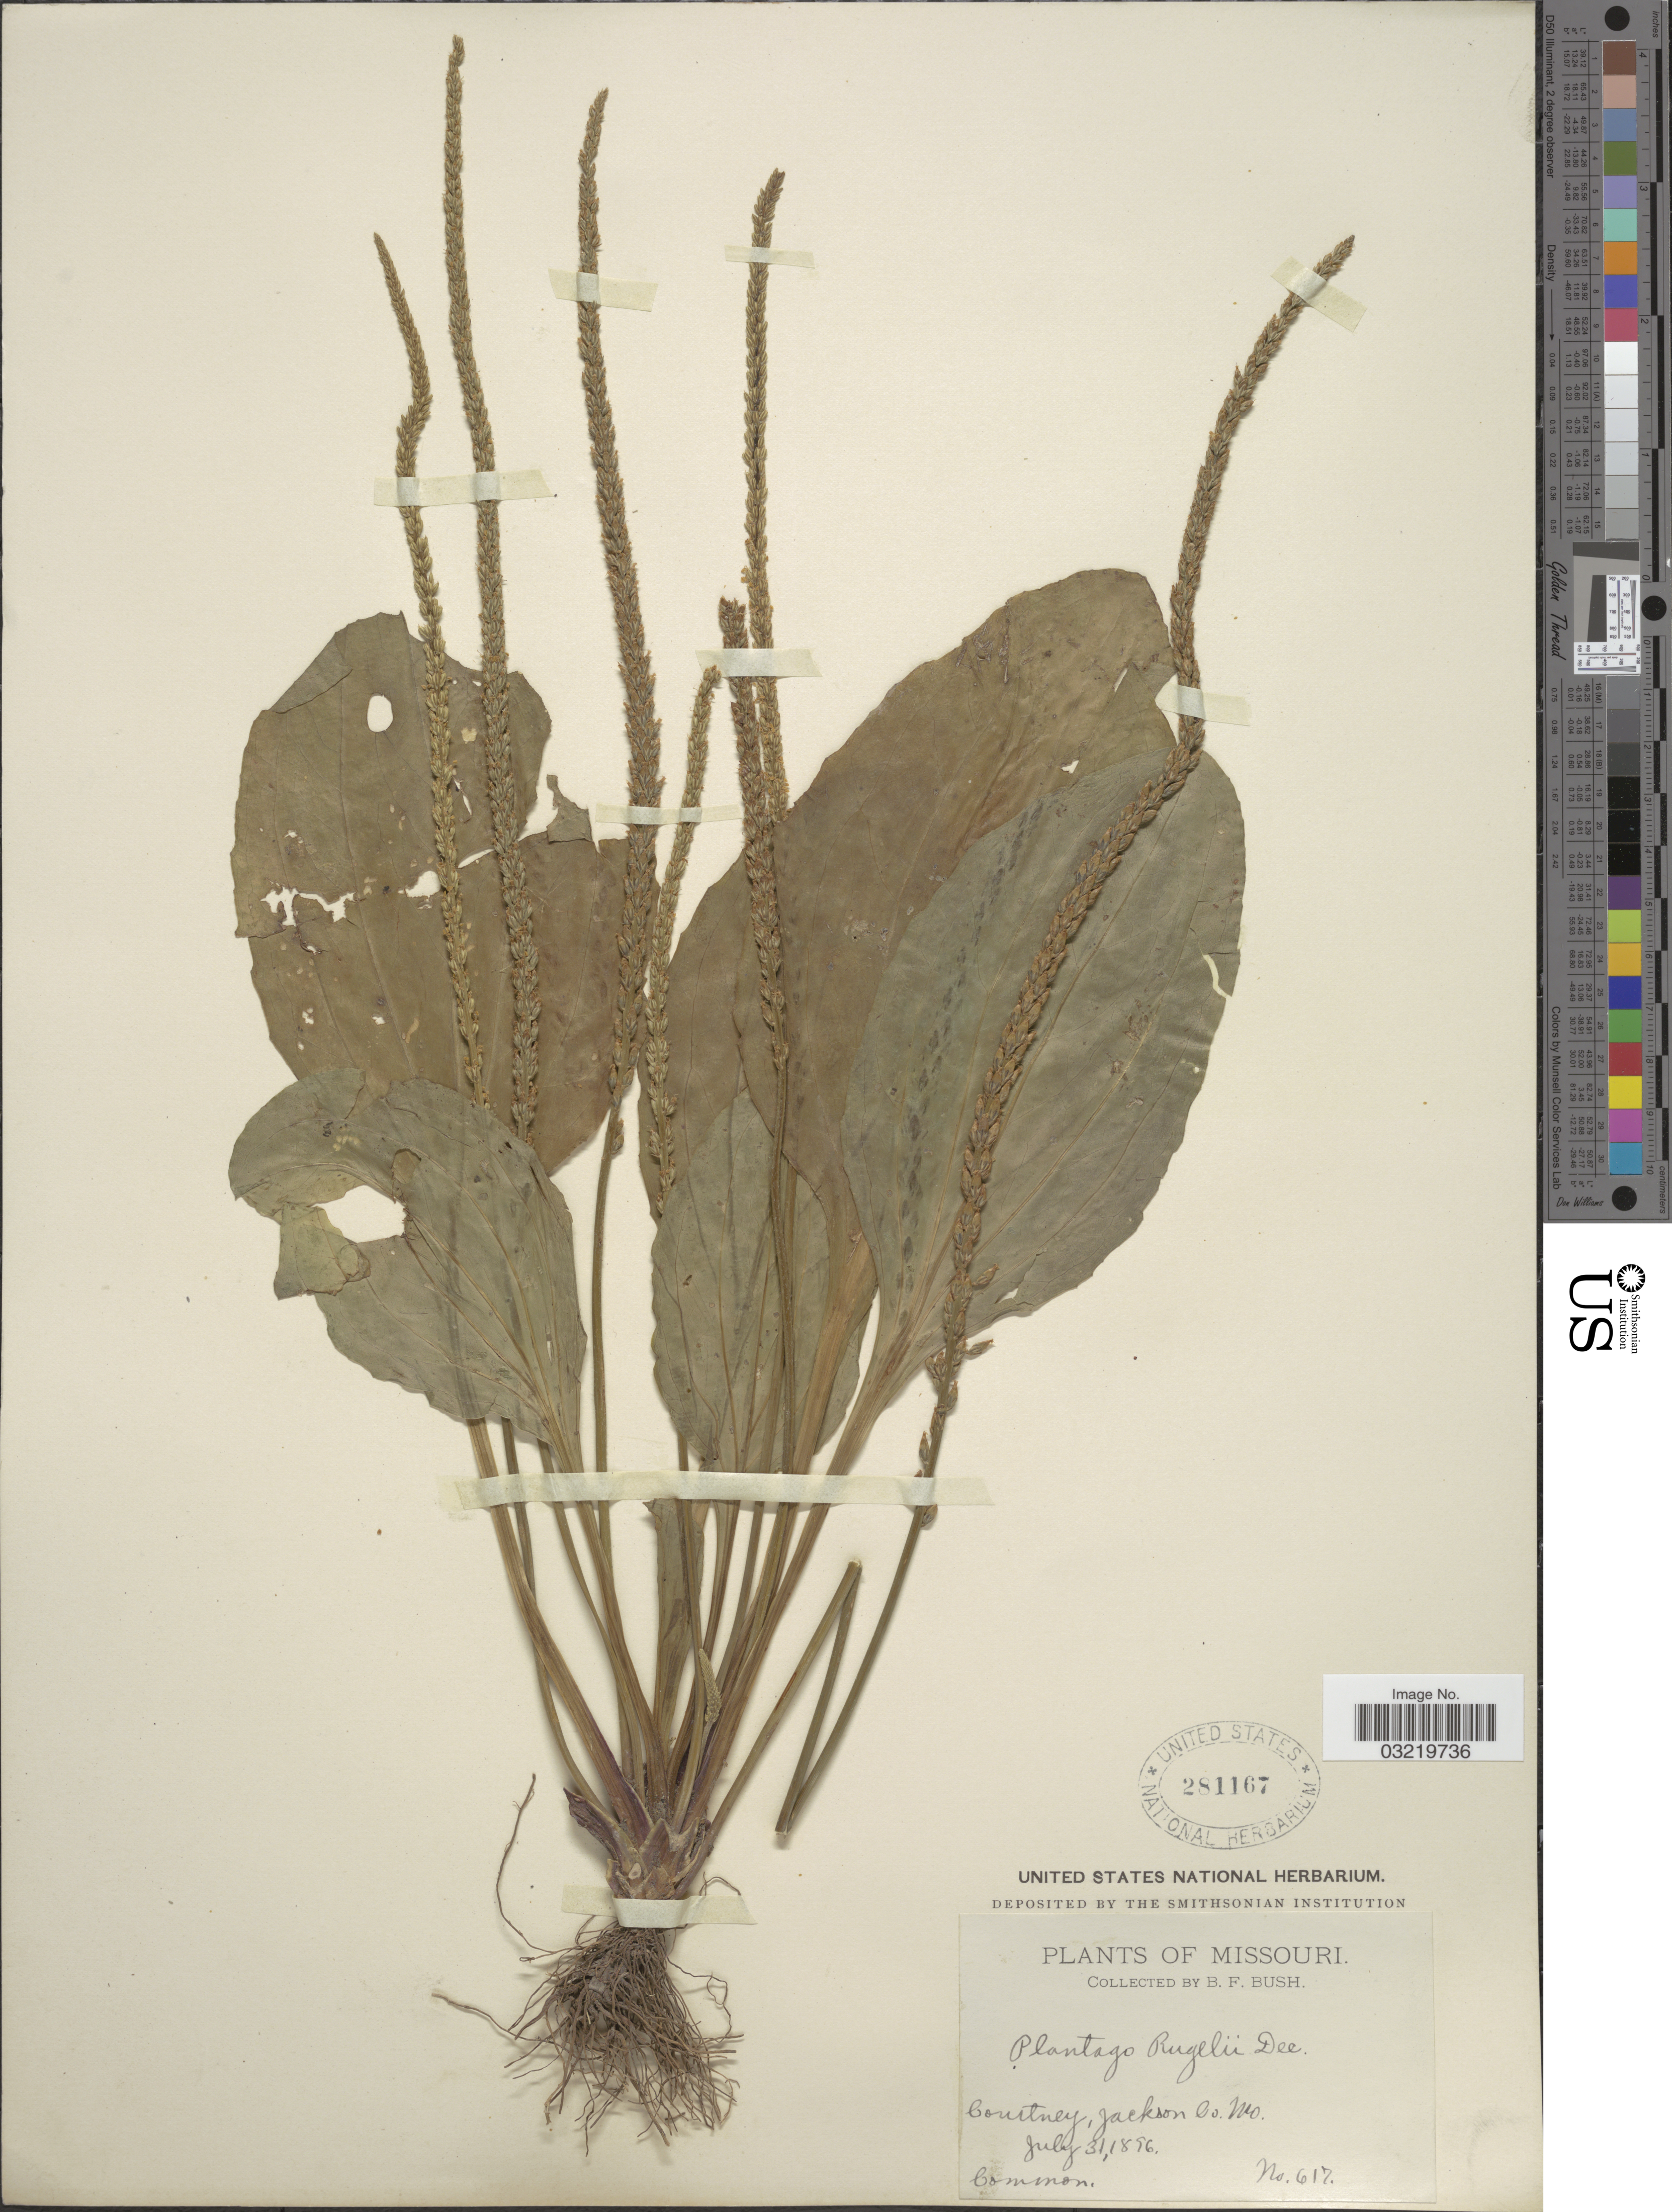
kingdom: Plantae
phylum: Tracheophyta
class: Magnoliopsida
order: Lamiales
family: Plantaginaceae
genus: Plantago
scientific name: Plantago rugelii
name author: Decne.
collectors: B. F. Bush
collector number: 617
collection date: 1896-07-31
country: United States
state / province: Missouri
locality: Courtney, Jackson Co.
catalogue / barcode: US 281167